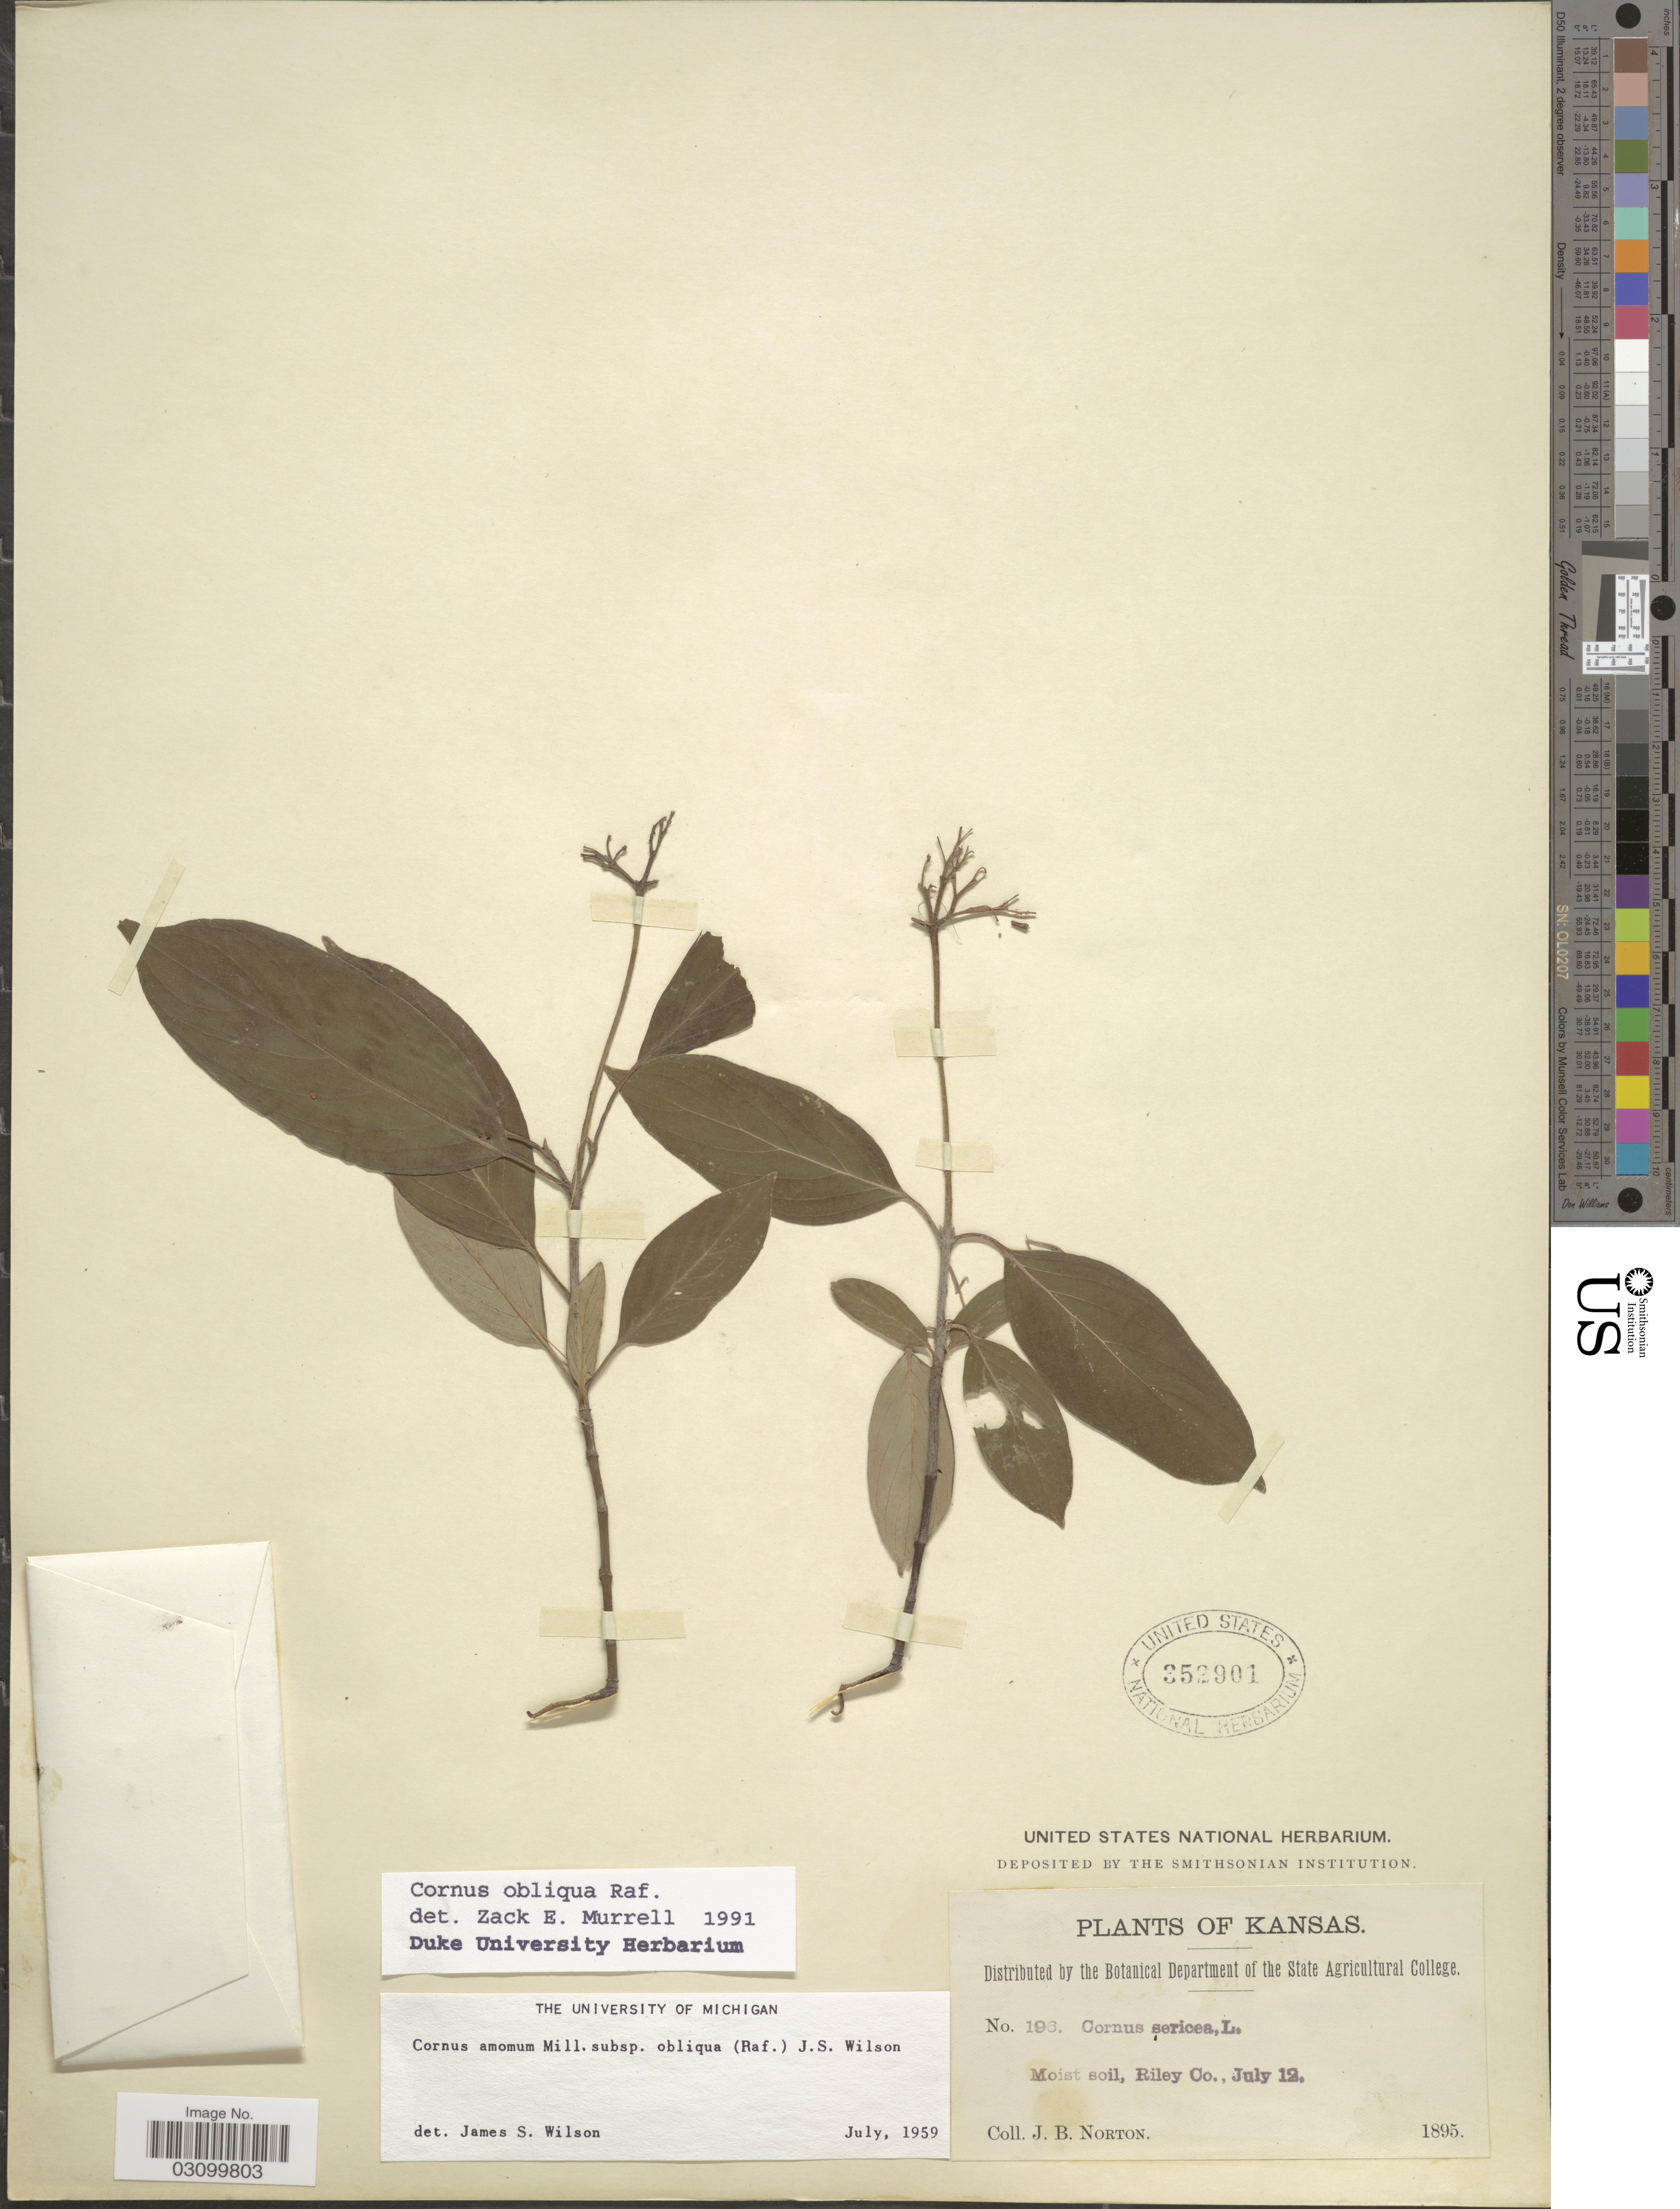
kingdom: Plantae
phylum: Tracheophyta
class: Magnoliopsida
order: Cornales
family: Cornaceae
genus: Cornus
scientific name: Cornus obliqua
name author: Raf.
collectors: J. Norton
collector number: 196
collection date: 1895-07-12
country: United States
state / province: Kansas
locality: Riley Co.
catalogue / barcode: US 352901